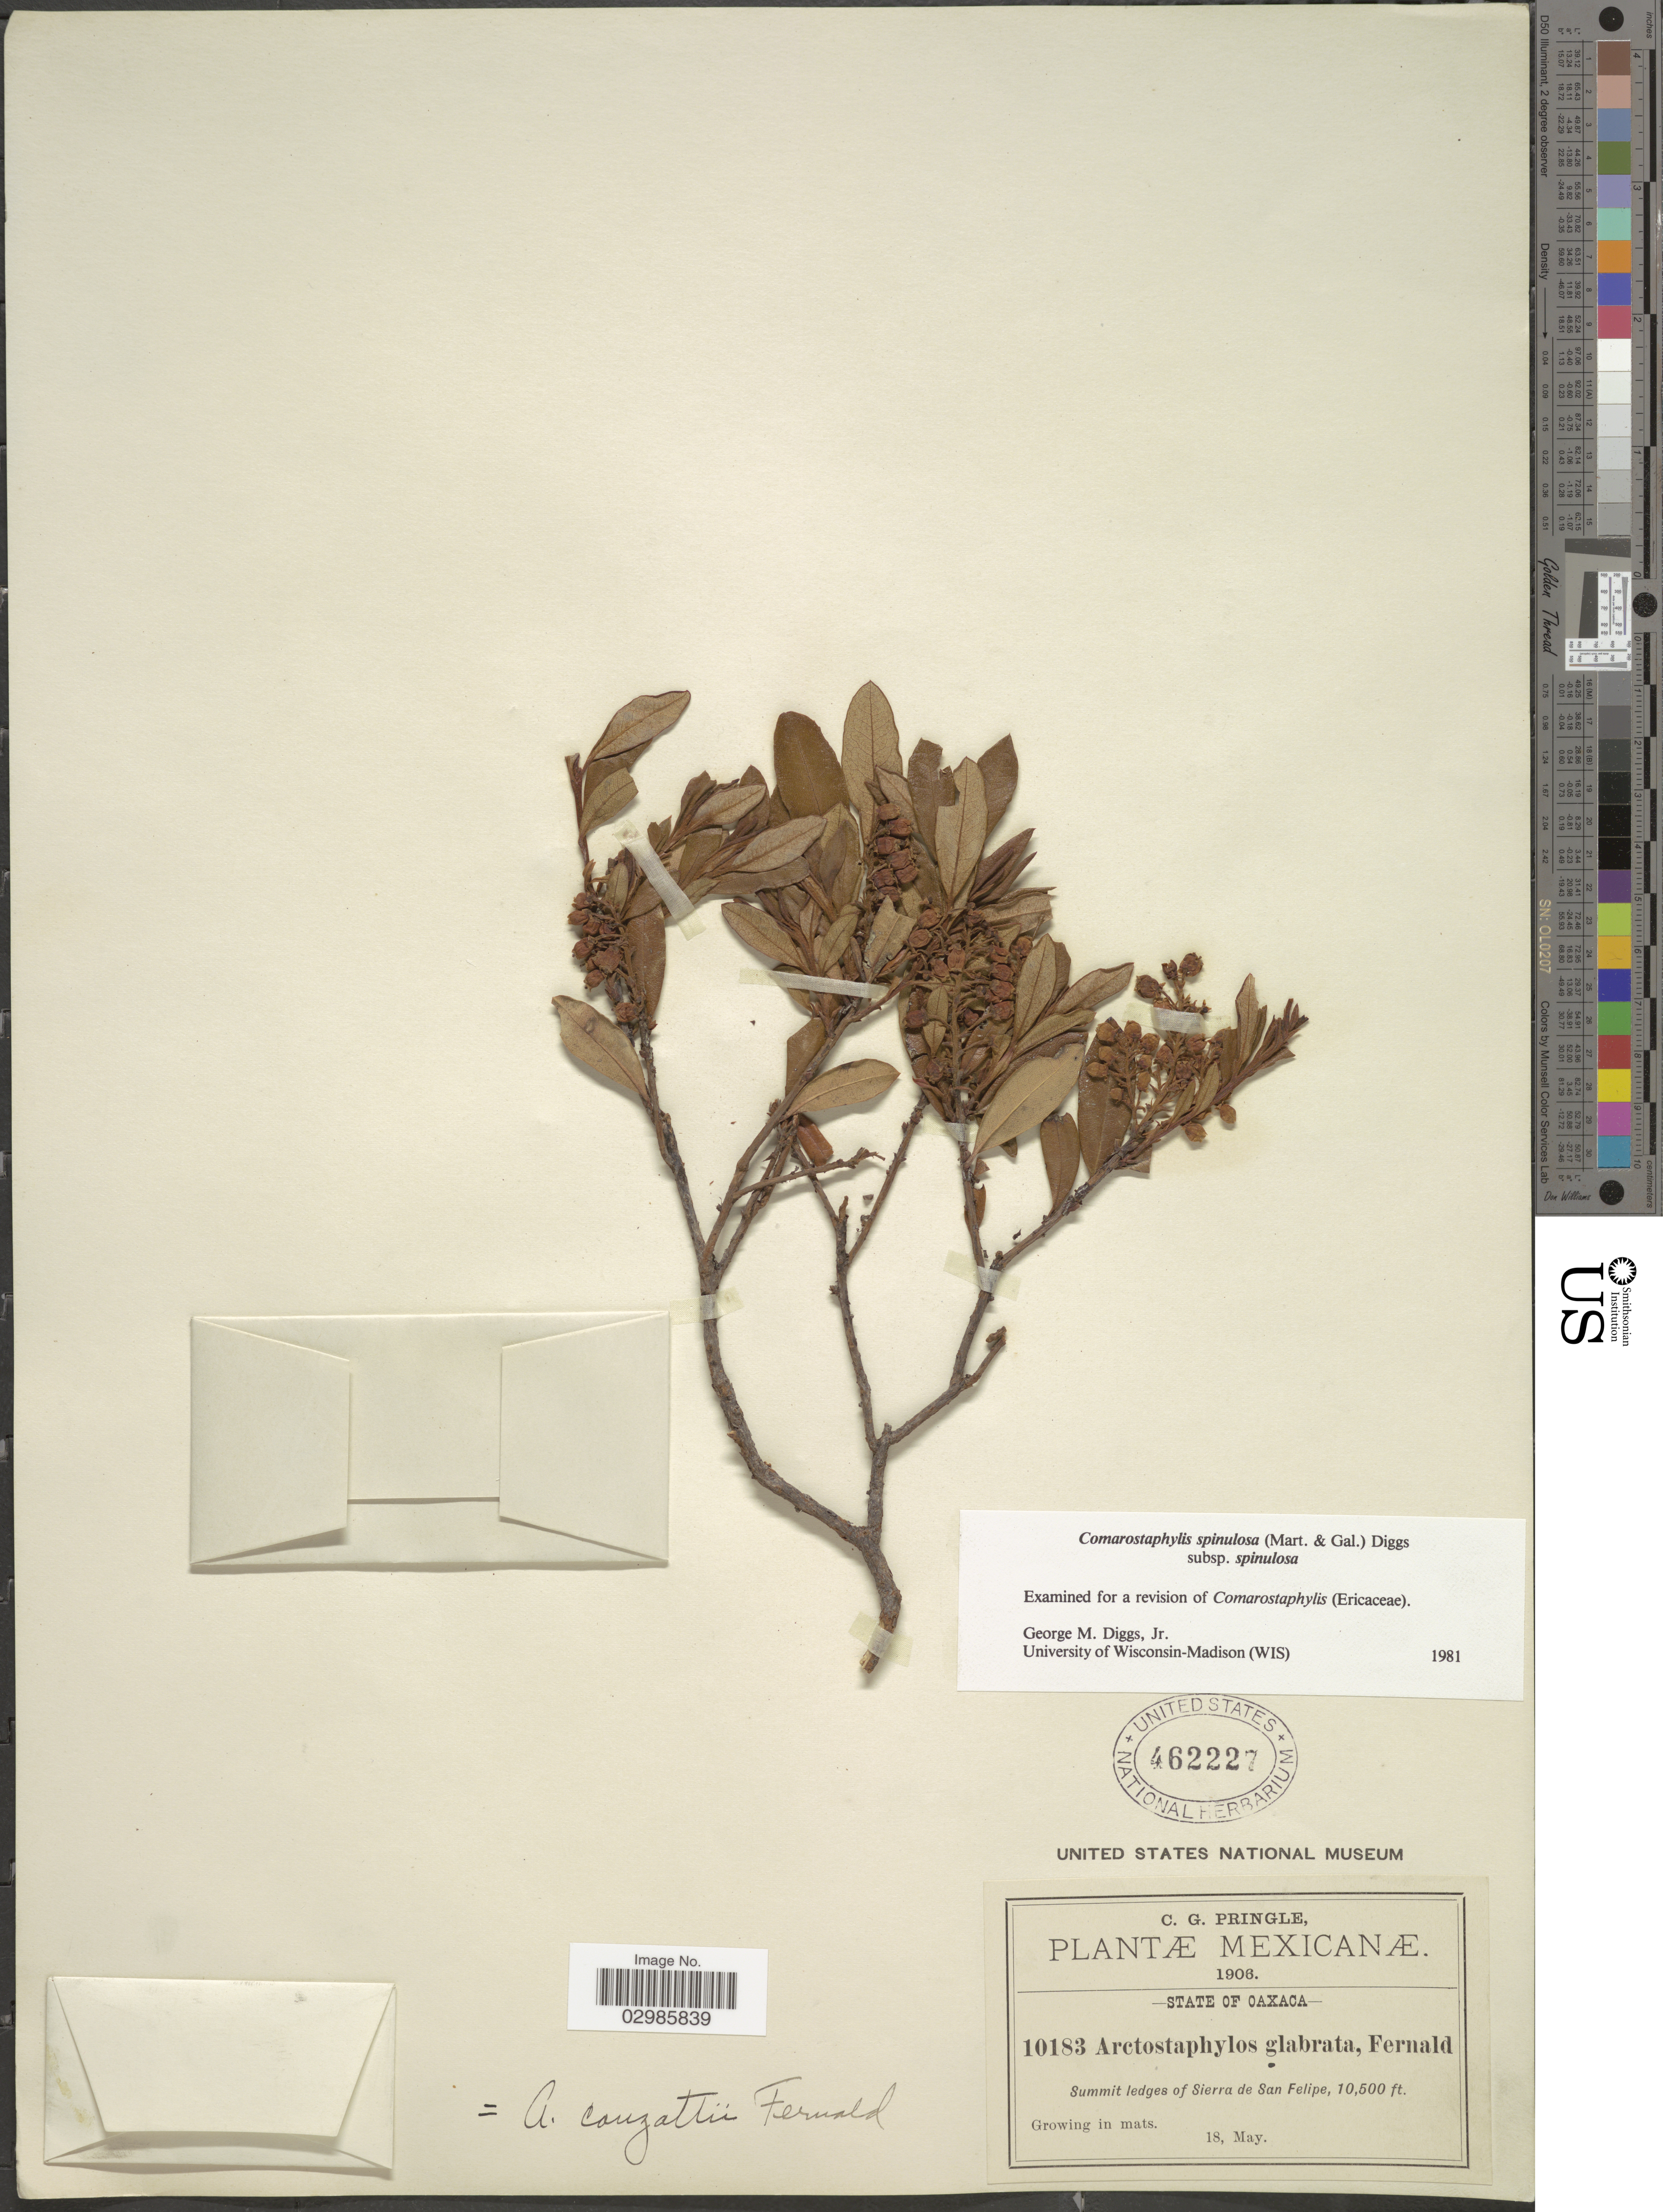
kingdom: Plantae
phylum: Tracheophyta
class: Magnoliopsida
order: Ericales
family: Ericaceae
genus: Comarostaphylis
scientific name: Comarostaphylis spinulosa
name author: (M. Martens & Galeotti) Diggs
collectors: C. G. Pringle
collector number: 10183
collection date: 1906-05-18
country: Mexico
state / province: Oaxaca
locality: Summit ledges of Sierra de San Felipe.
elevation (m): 3200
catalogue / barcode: US 462227